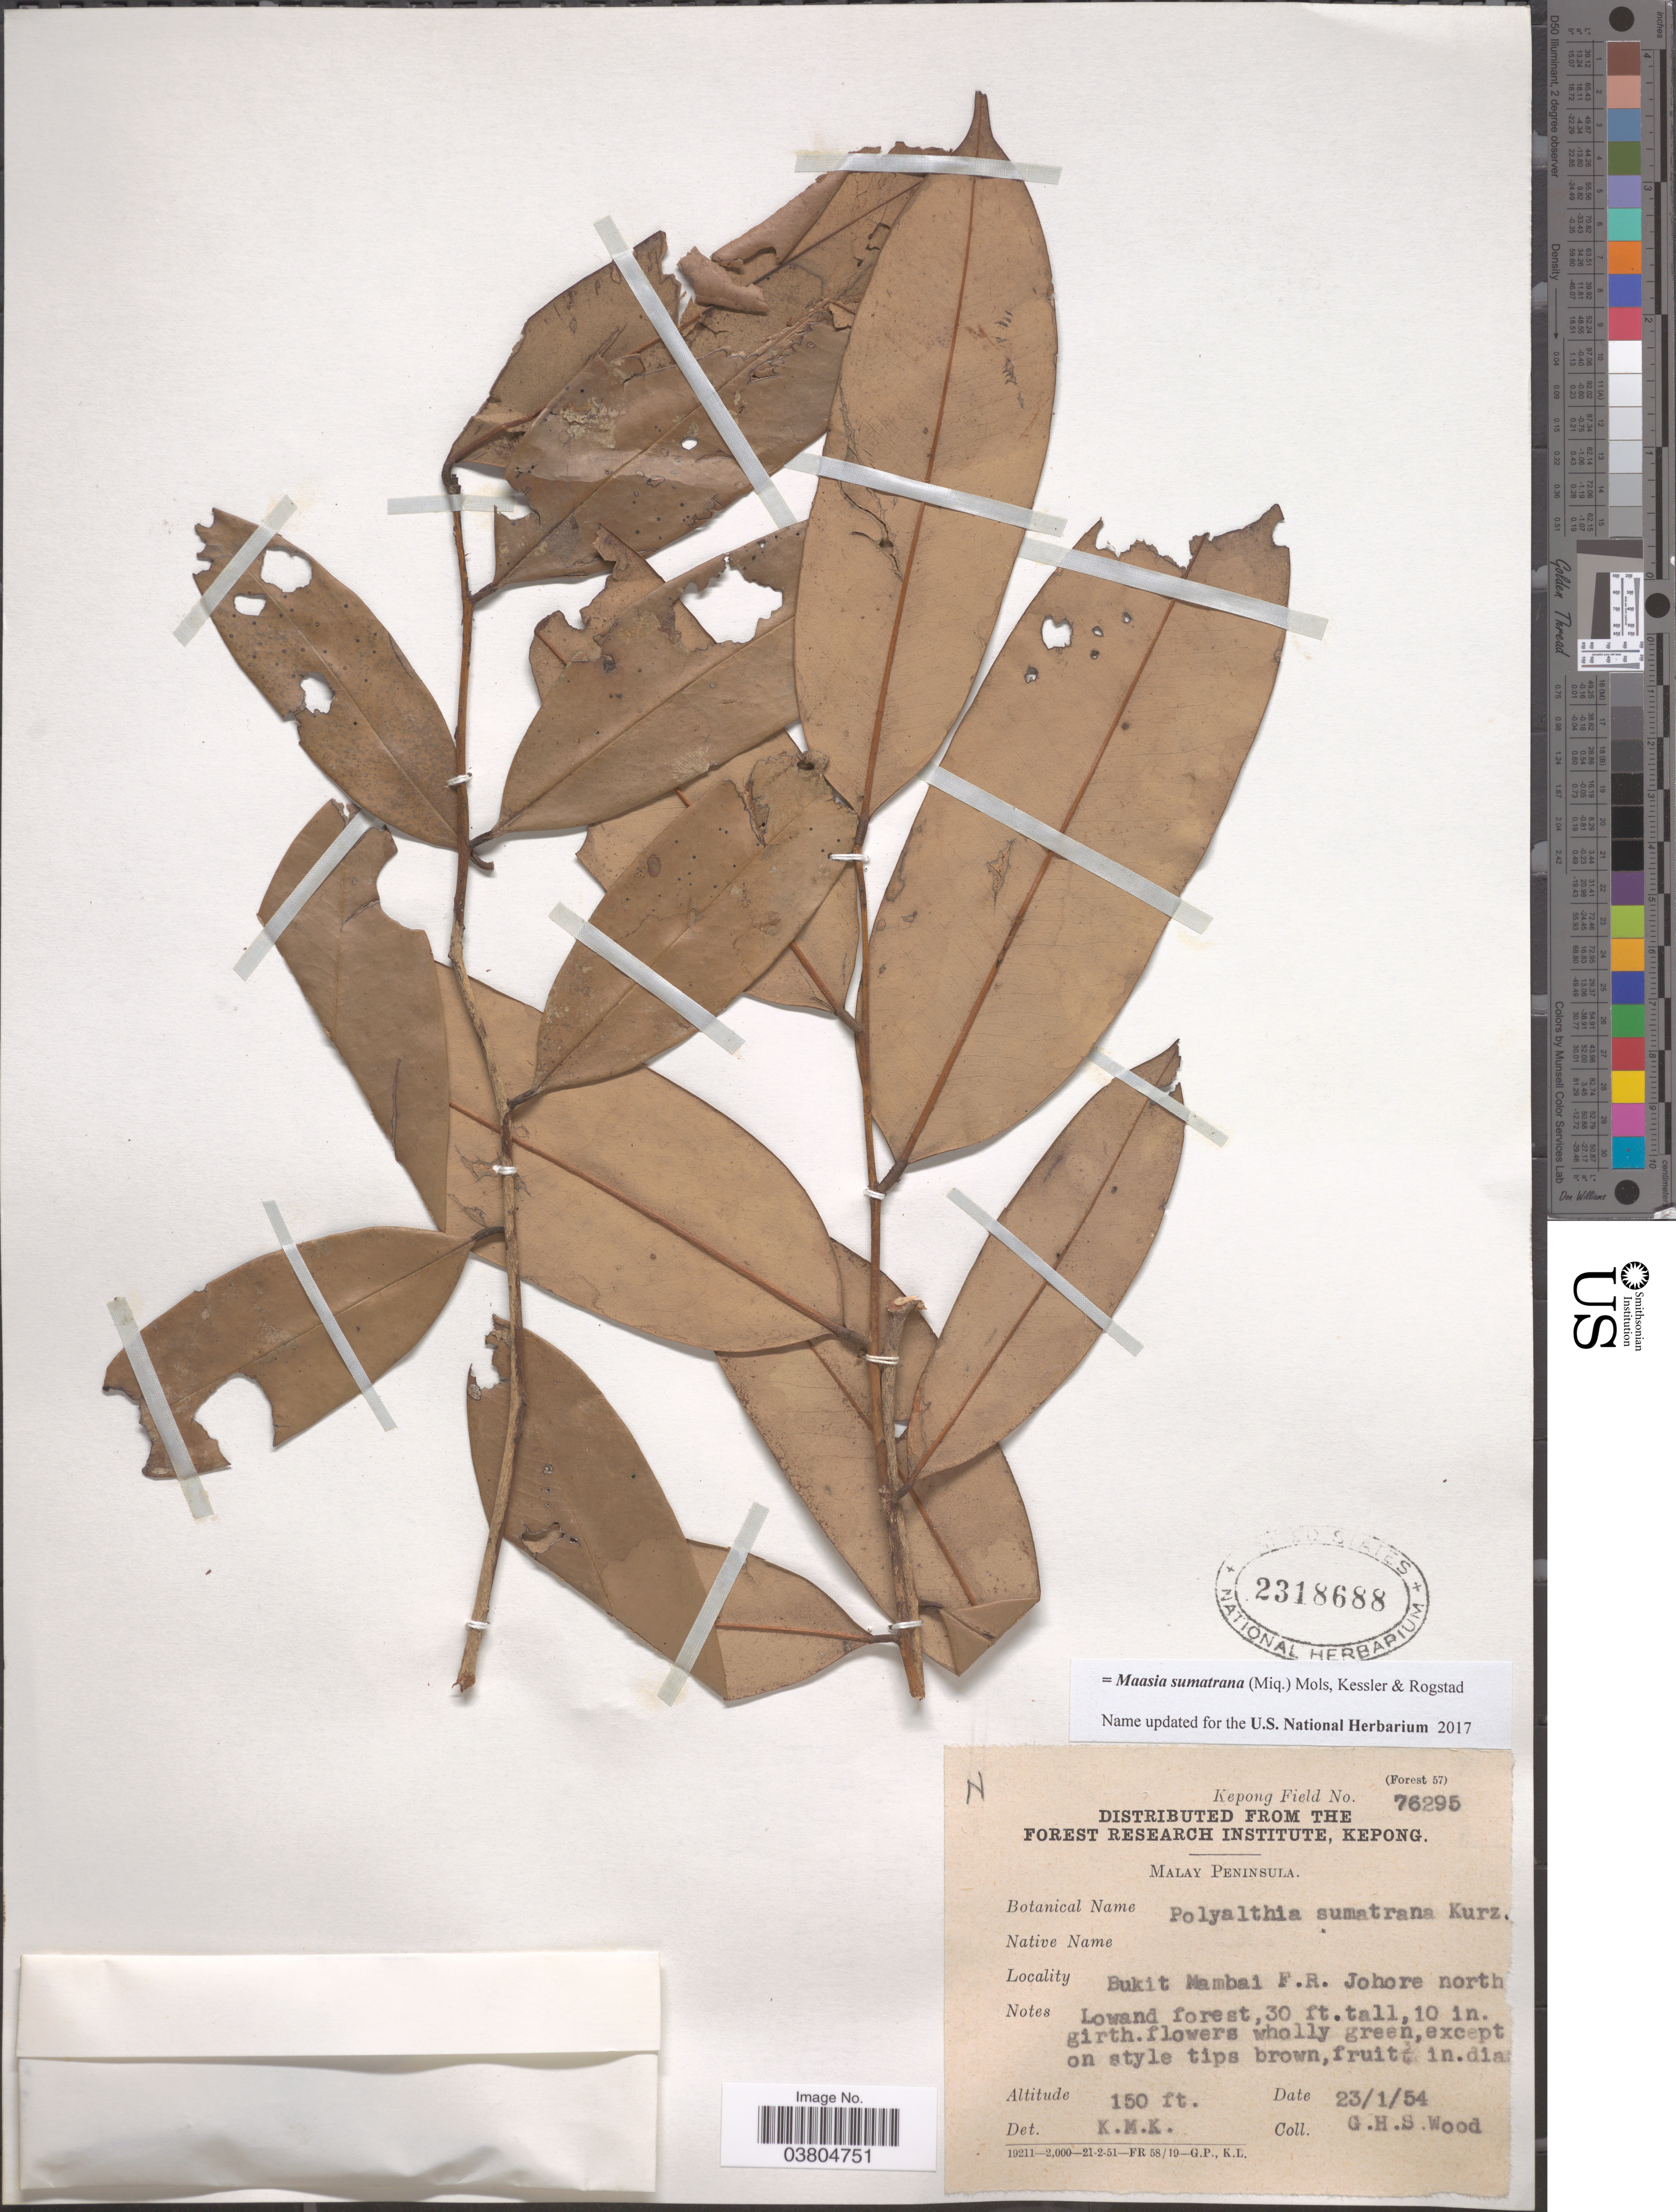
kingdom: Plantae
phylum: Tracheophyta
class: Magnoliopsida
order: Magnoliales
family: Annonaceae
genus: Maasia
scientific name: Maasia sumatrana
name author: (Miq.) Mols et al.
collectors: G. Wood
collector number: Kepong Field 76295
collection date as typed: Transcribed d/m/y: 23/1/54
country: Malaysia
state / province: Johor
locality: Malay Peninsula. Bukit Mambai F.R. Johore north.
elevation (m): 46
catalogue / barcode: US 2318688